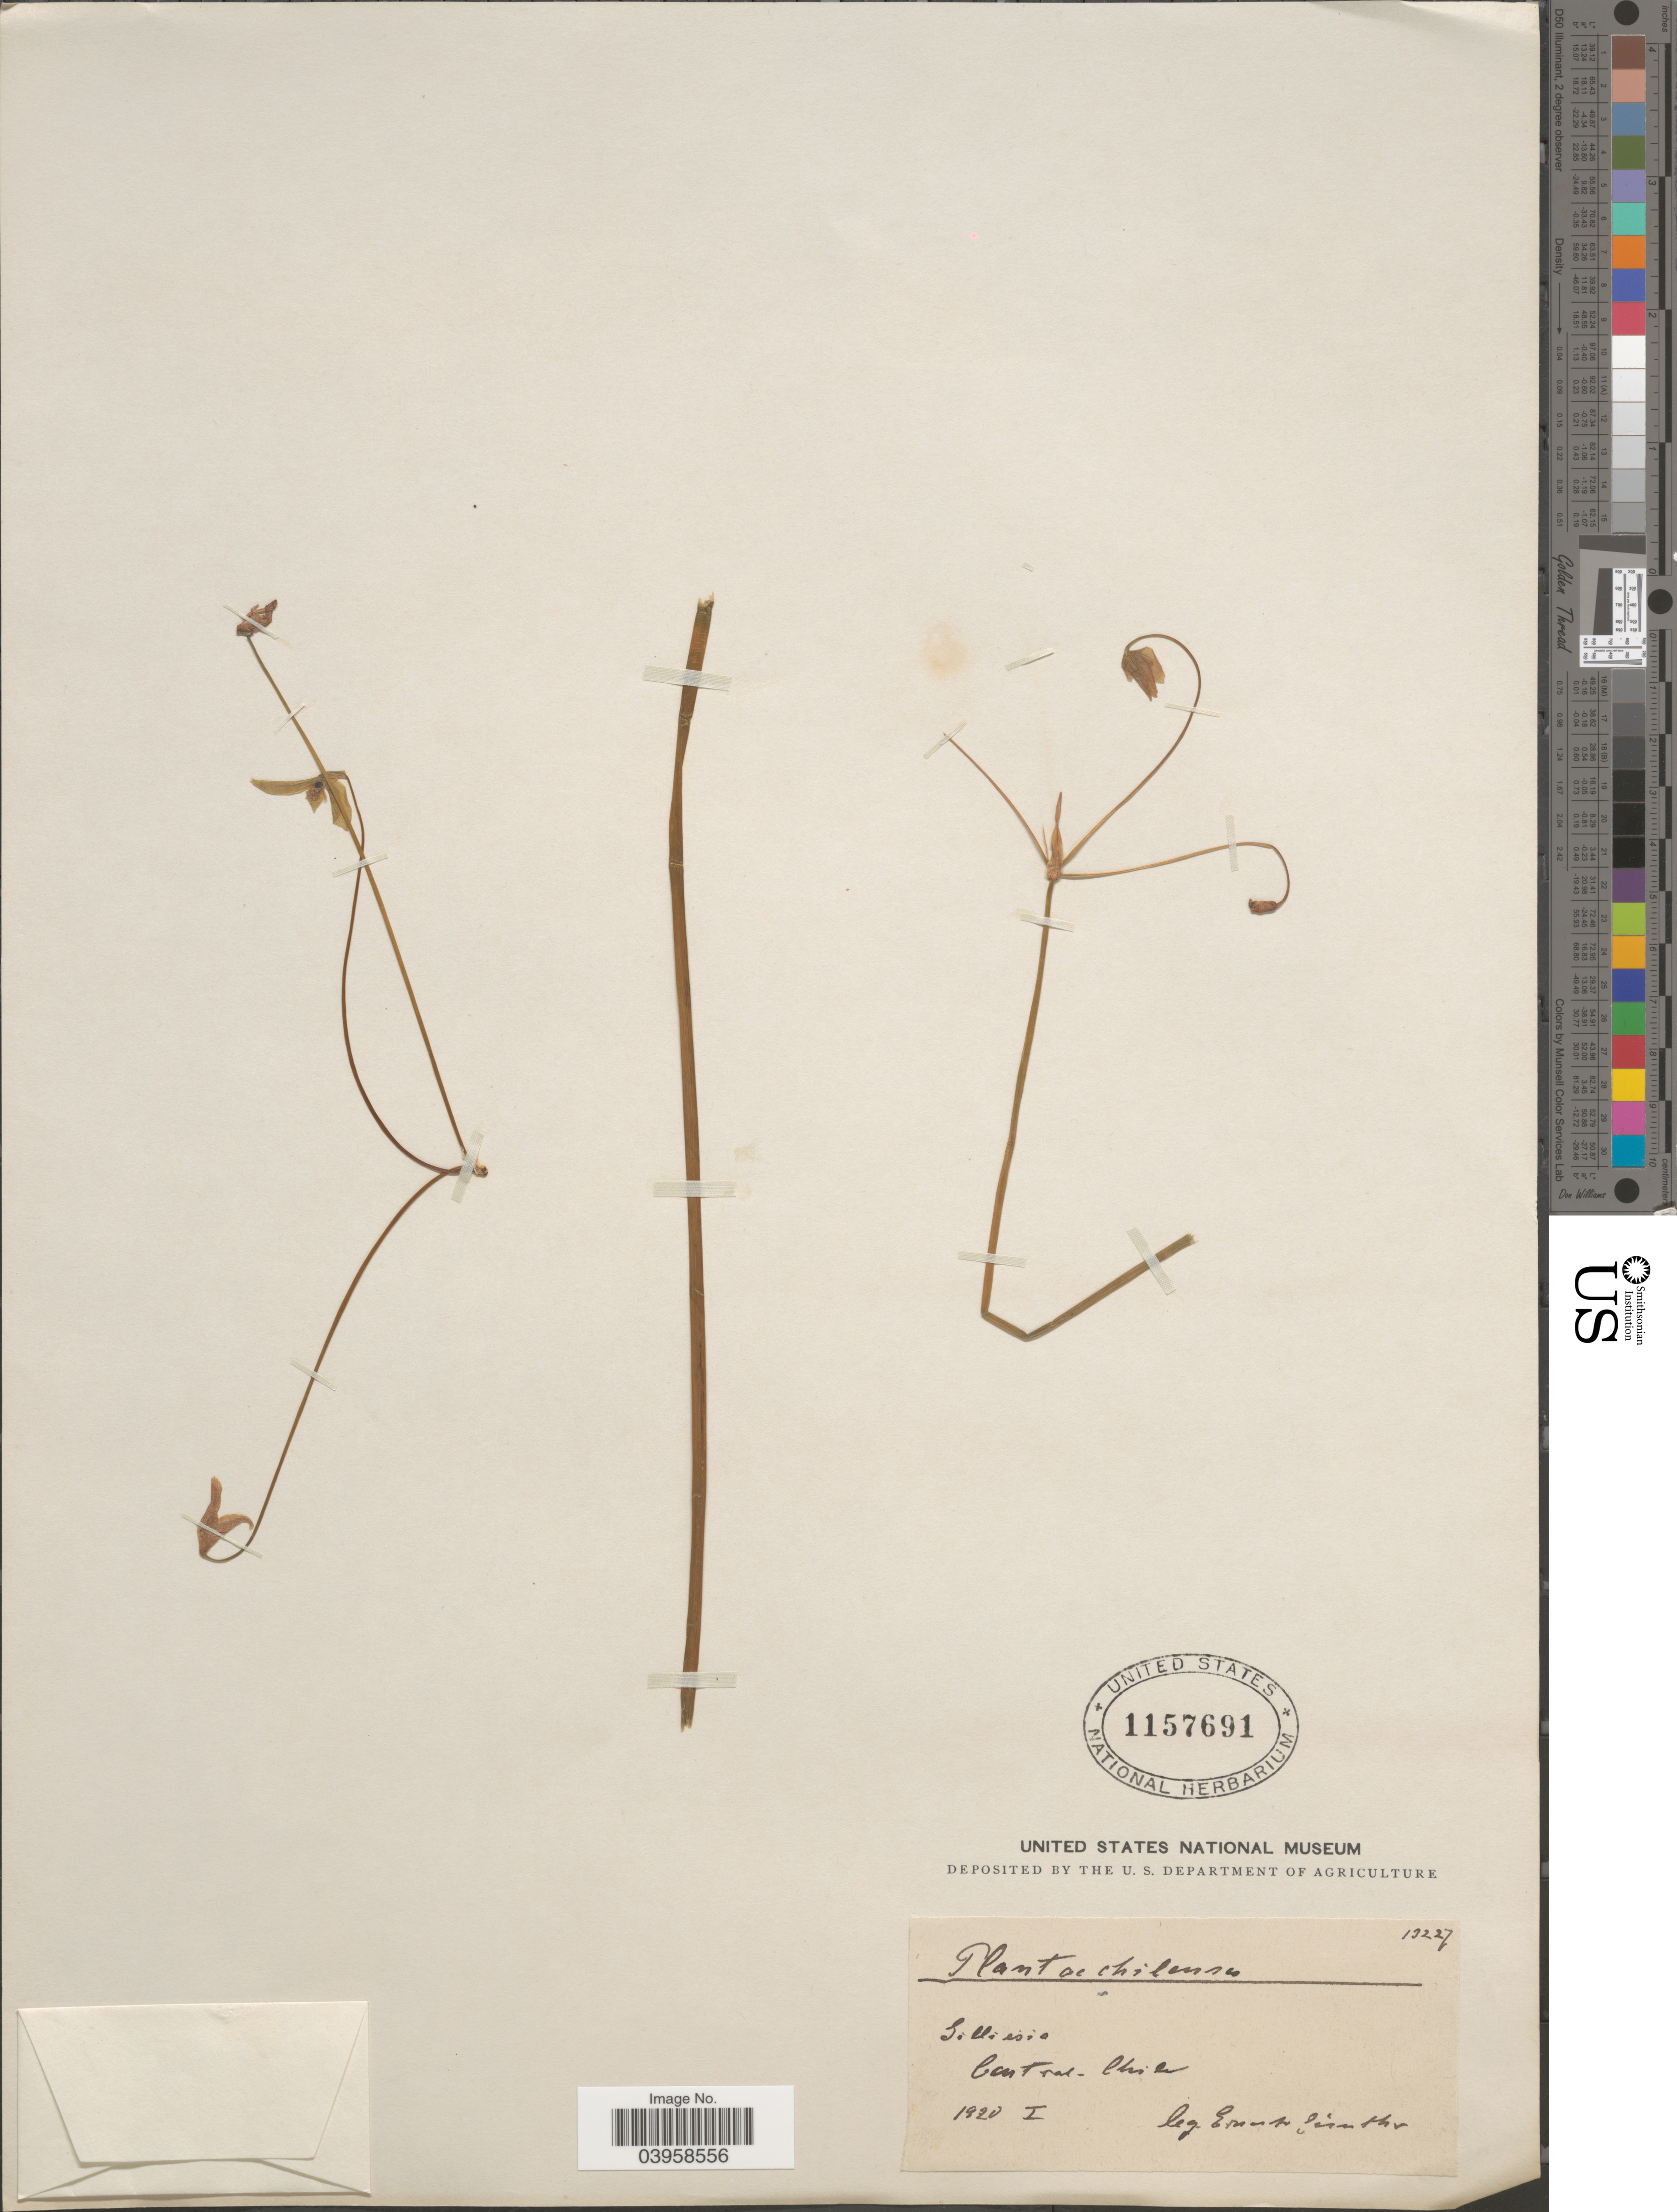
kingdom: Plantae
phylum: Tracheophyta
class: Liliopsida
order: Asparagales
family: Amaryllidaceae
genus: Gilliesia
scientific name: Gilliesia sp.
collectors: E. Gunther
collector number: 13227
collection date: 1920-01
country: Chile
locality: Central.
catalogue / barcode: US 1157691